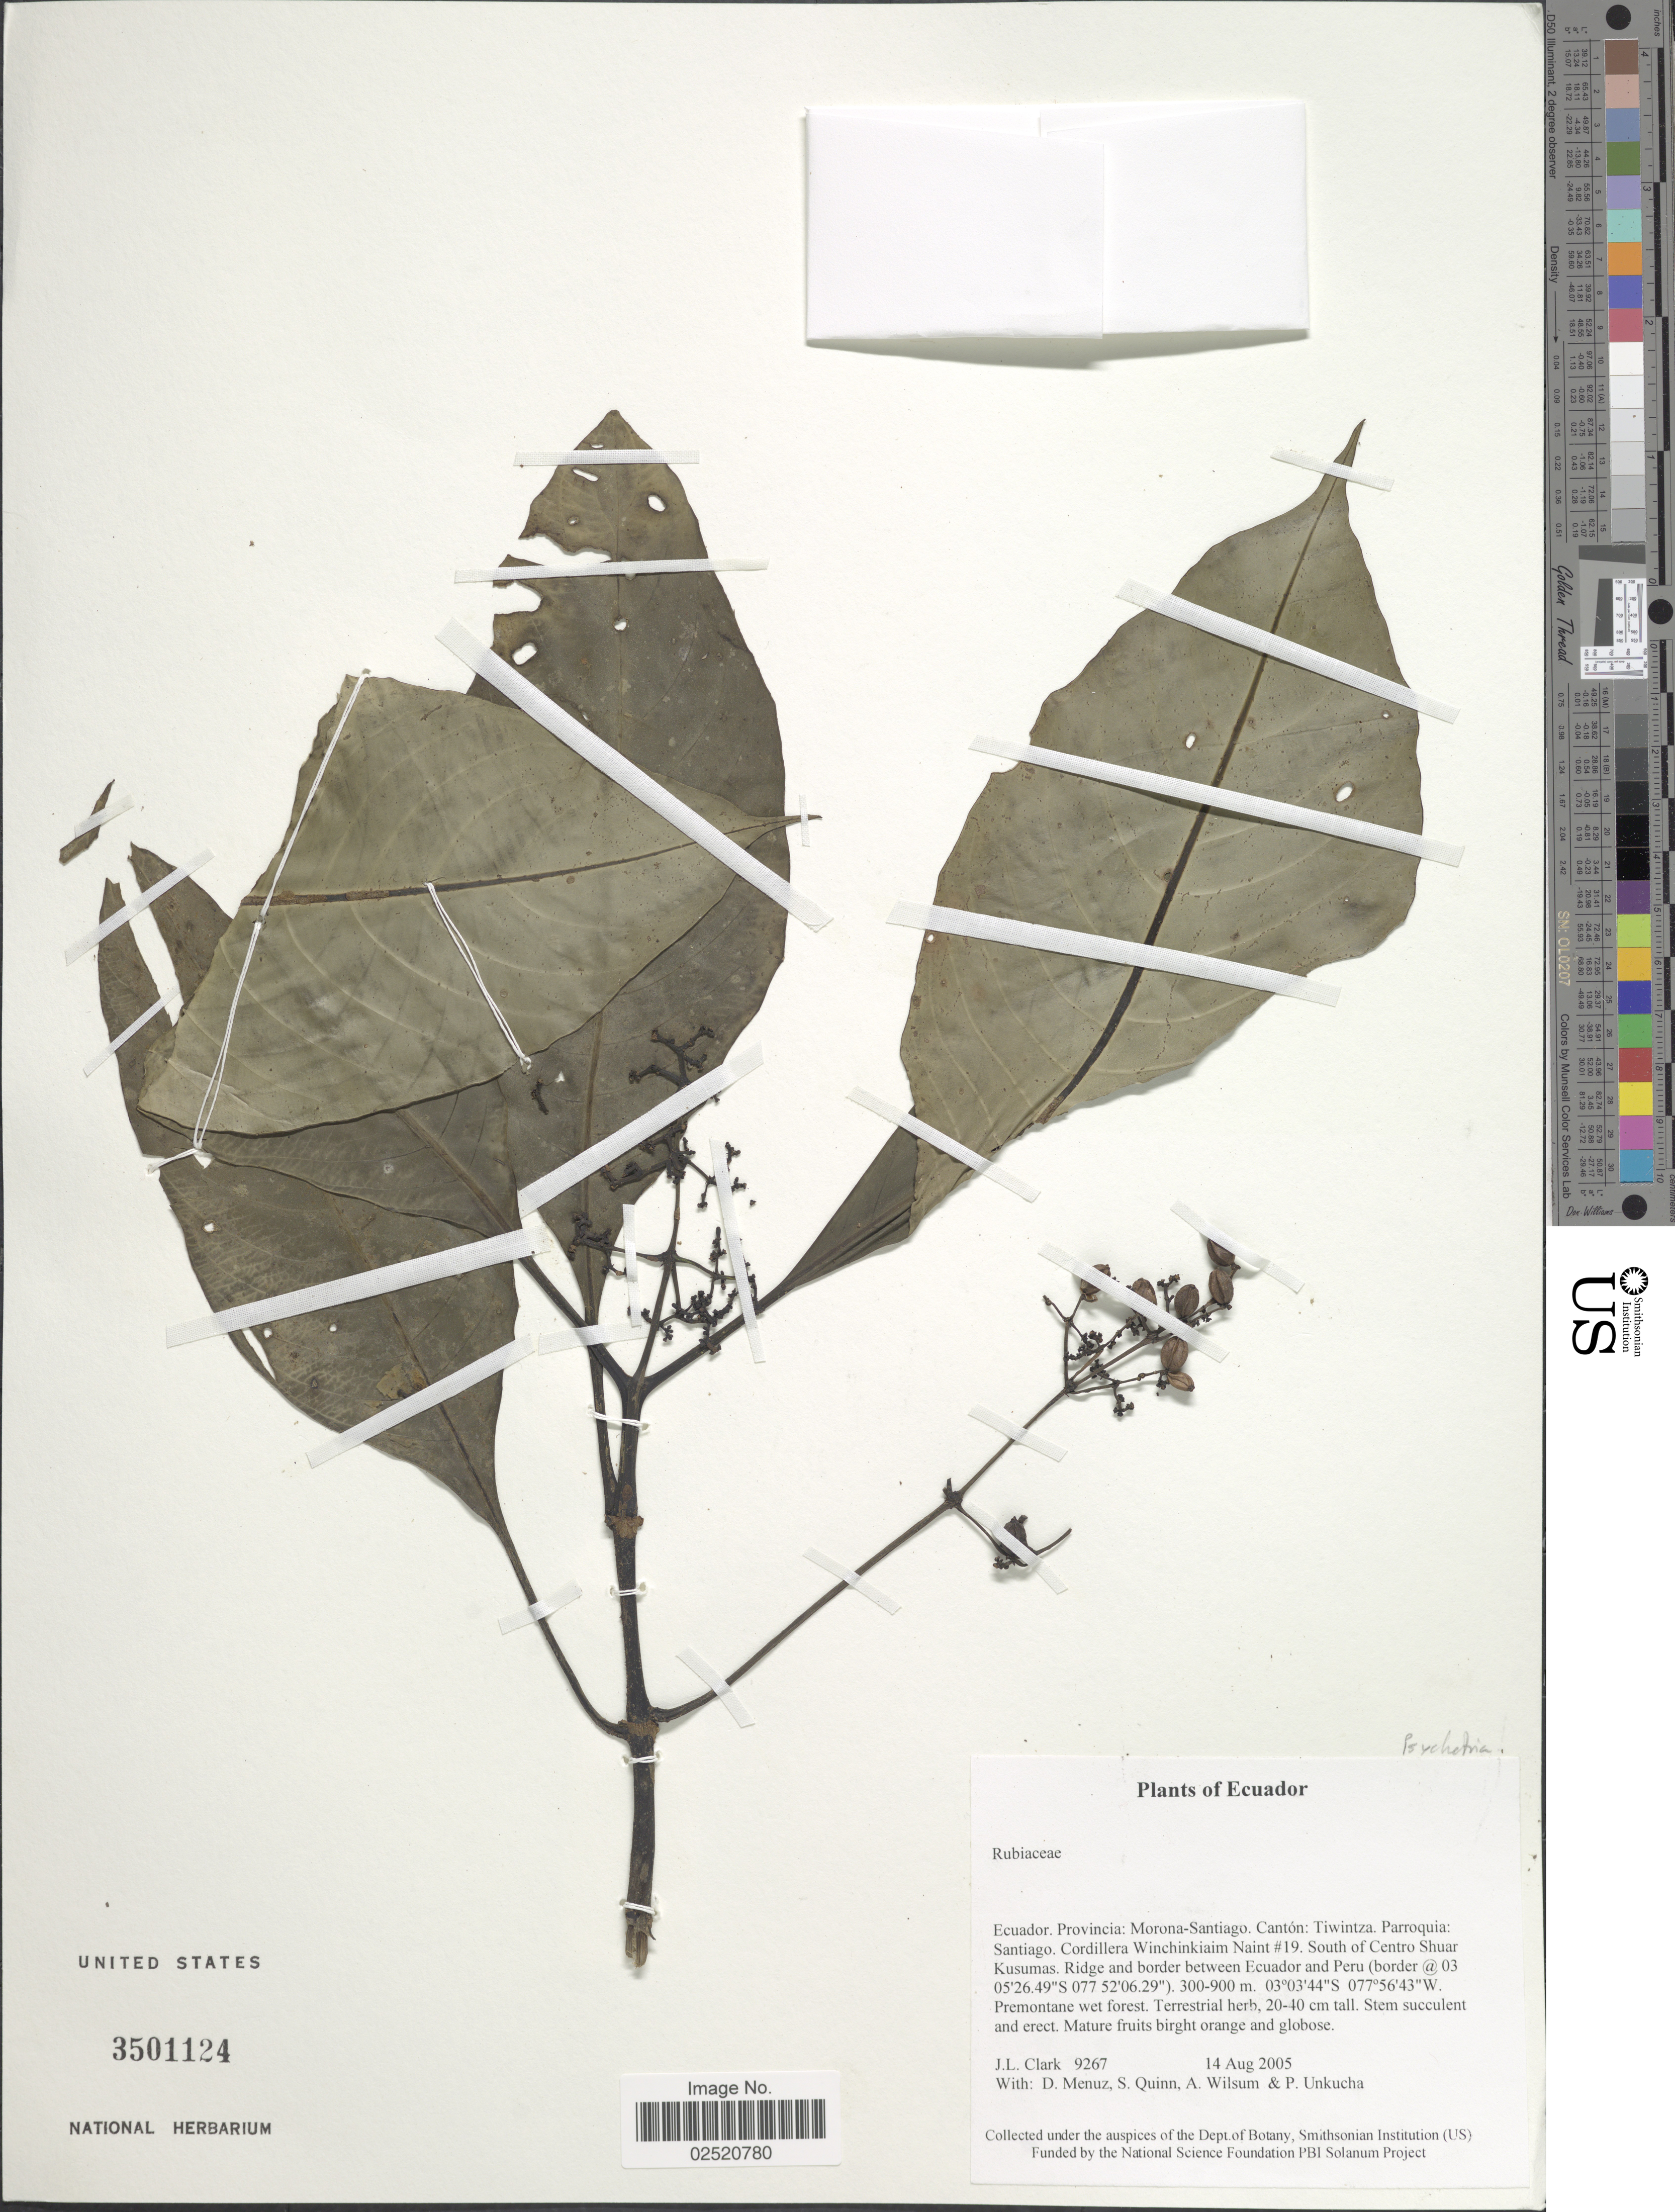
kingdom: Plantae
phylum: Tracheophyta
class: Magnoliopsida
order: Gentianales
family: Rubiaceae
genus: Psychotria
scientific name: Psychotria sp.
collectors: J. L. Clark, D. Menuz, S. Quinn, A. Wilsum & P. Unkucha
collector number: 9267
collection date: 2005-08-14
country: Ecuador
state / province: Morona-Santiago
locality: Canton: Tiwintza, Parroquia: Santiago, Cordillera Winchinkiaim Naint #19, South of Centro Shuar Kusumus, ridge and border between Ecuador and Peru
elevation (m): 300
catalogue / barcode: US 3501124